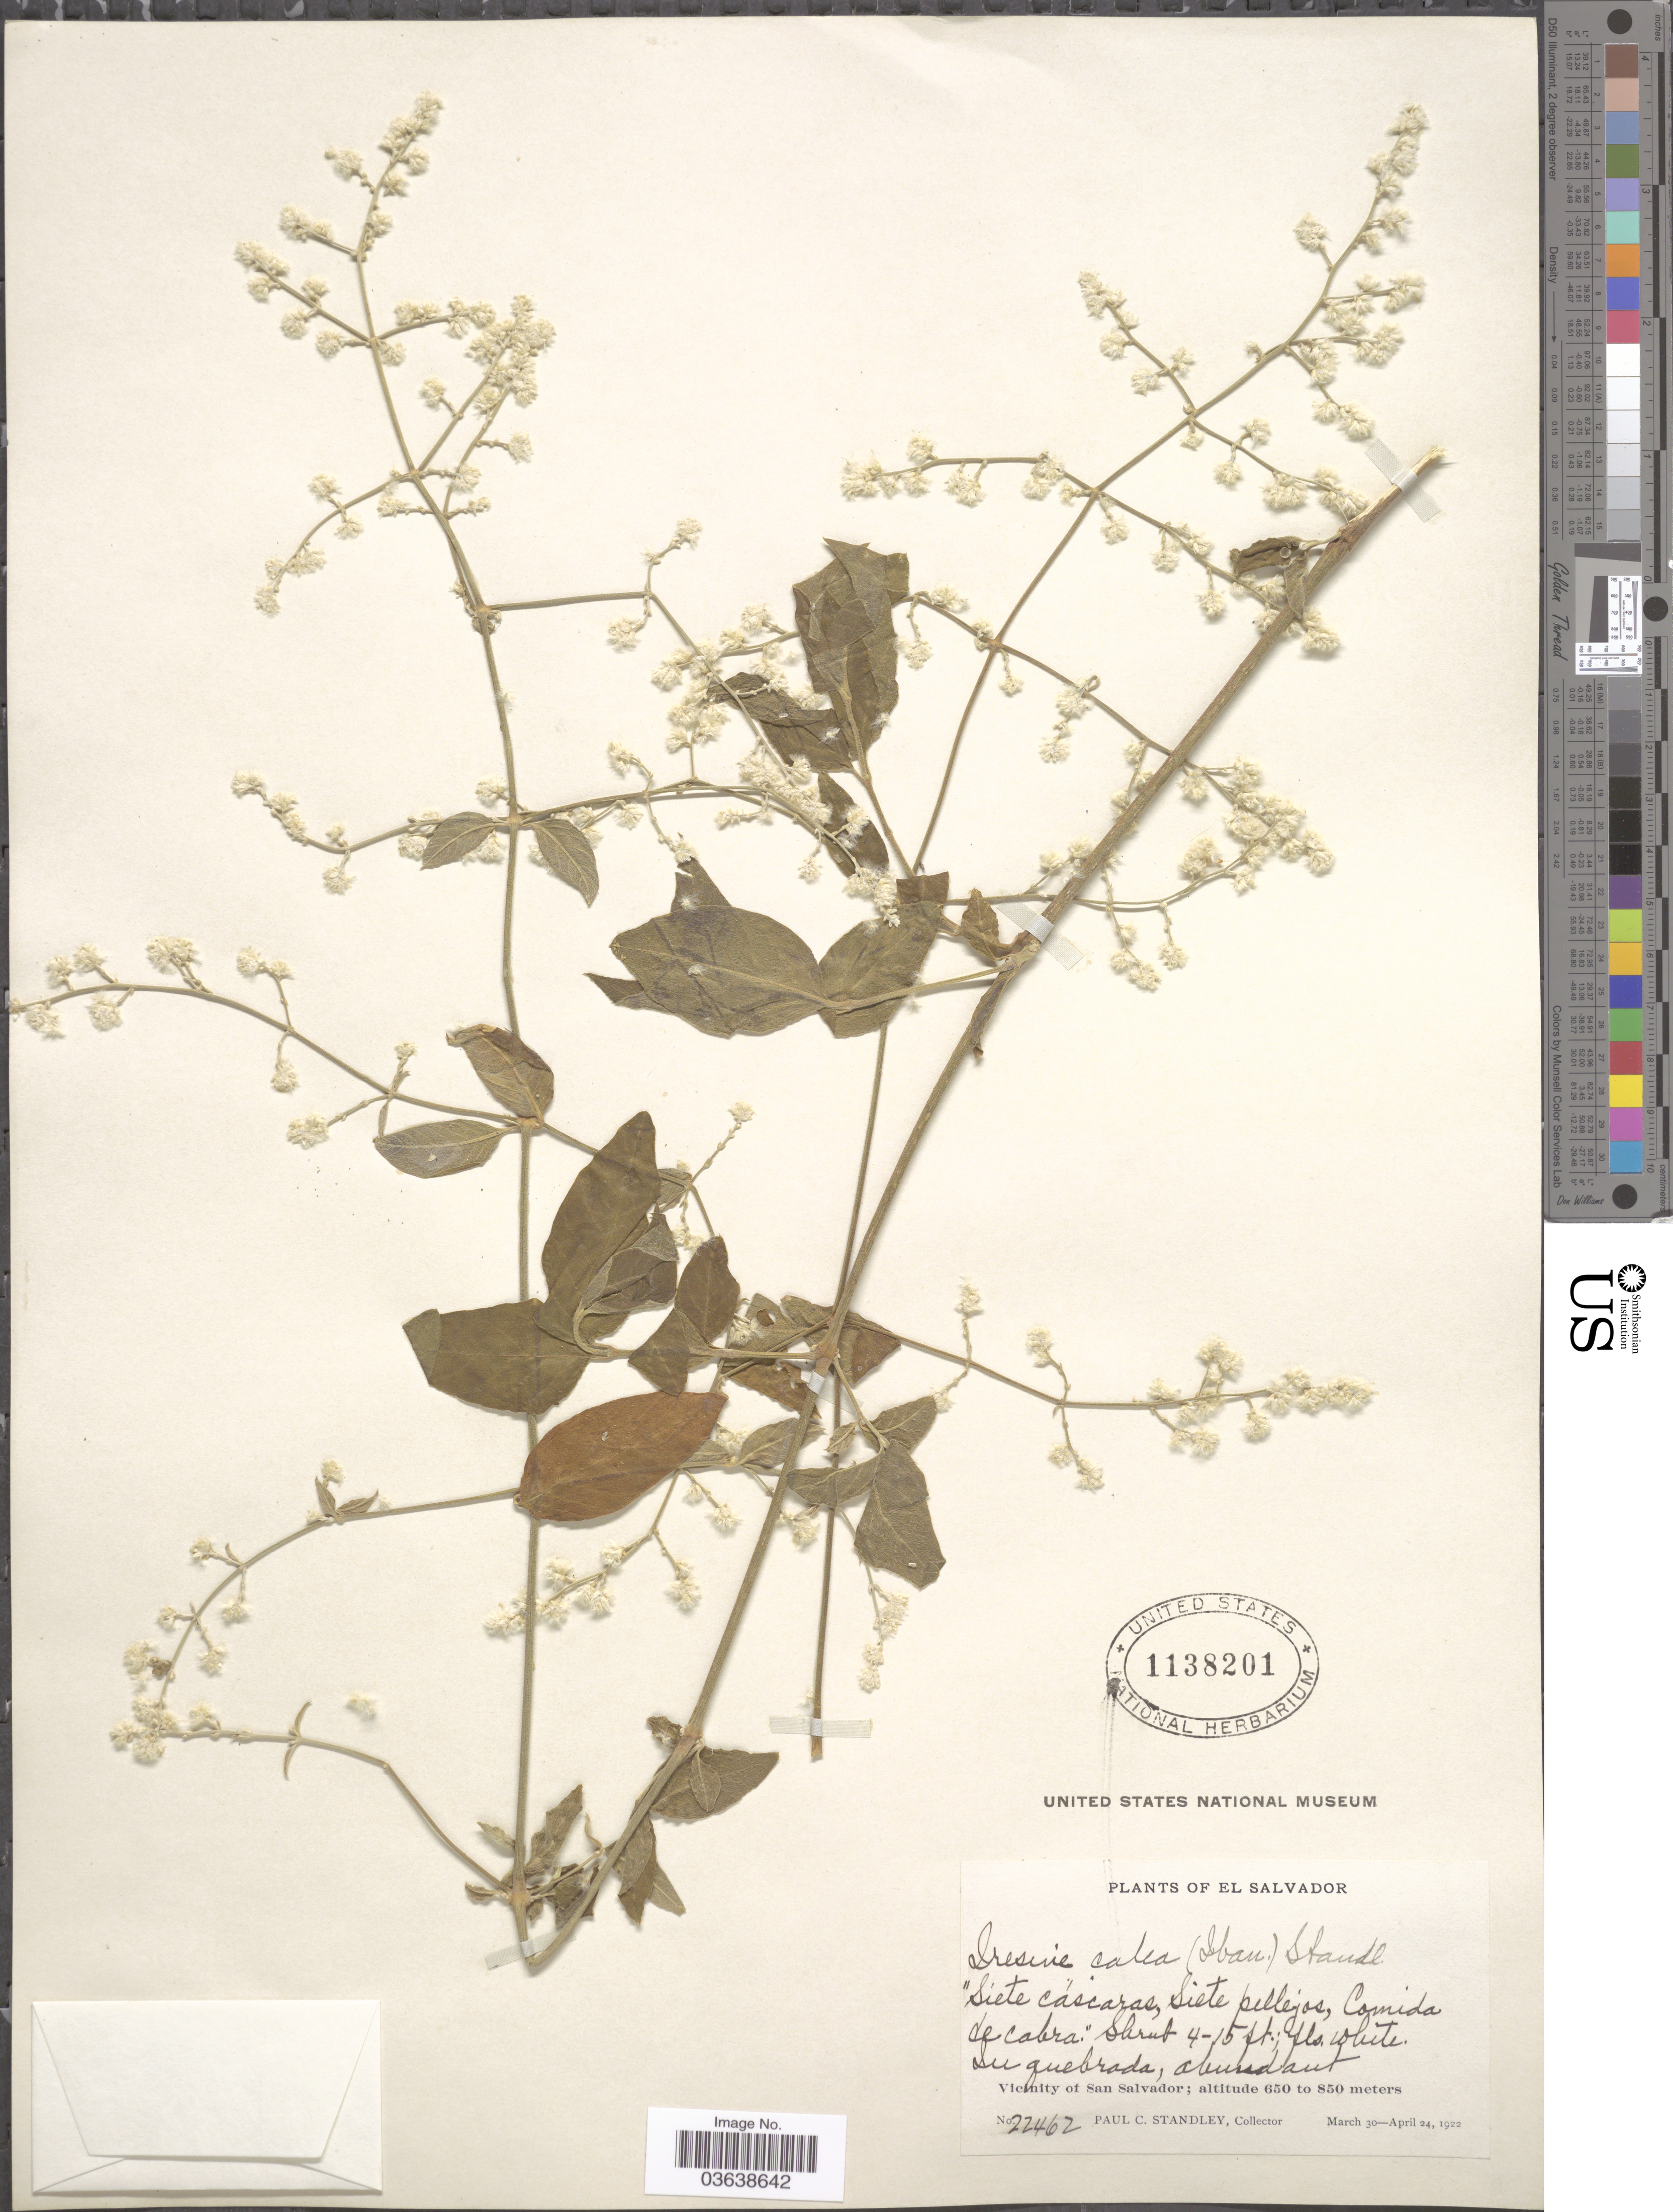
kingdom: Plantae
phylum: Tracheophyta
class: Magnoliopsida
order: Caryophyllales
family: Amaranthaceae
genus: Iresine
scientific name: Iresine calea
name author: (Ibáñez) Standl.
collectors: P. C. Standley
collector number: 22462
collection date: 1922-03-30/1922-04-24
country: El Salvador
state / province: San Salvador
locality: In quebrada. Vicinity of San Salvador.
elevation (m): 650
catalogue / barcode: US 1138201